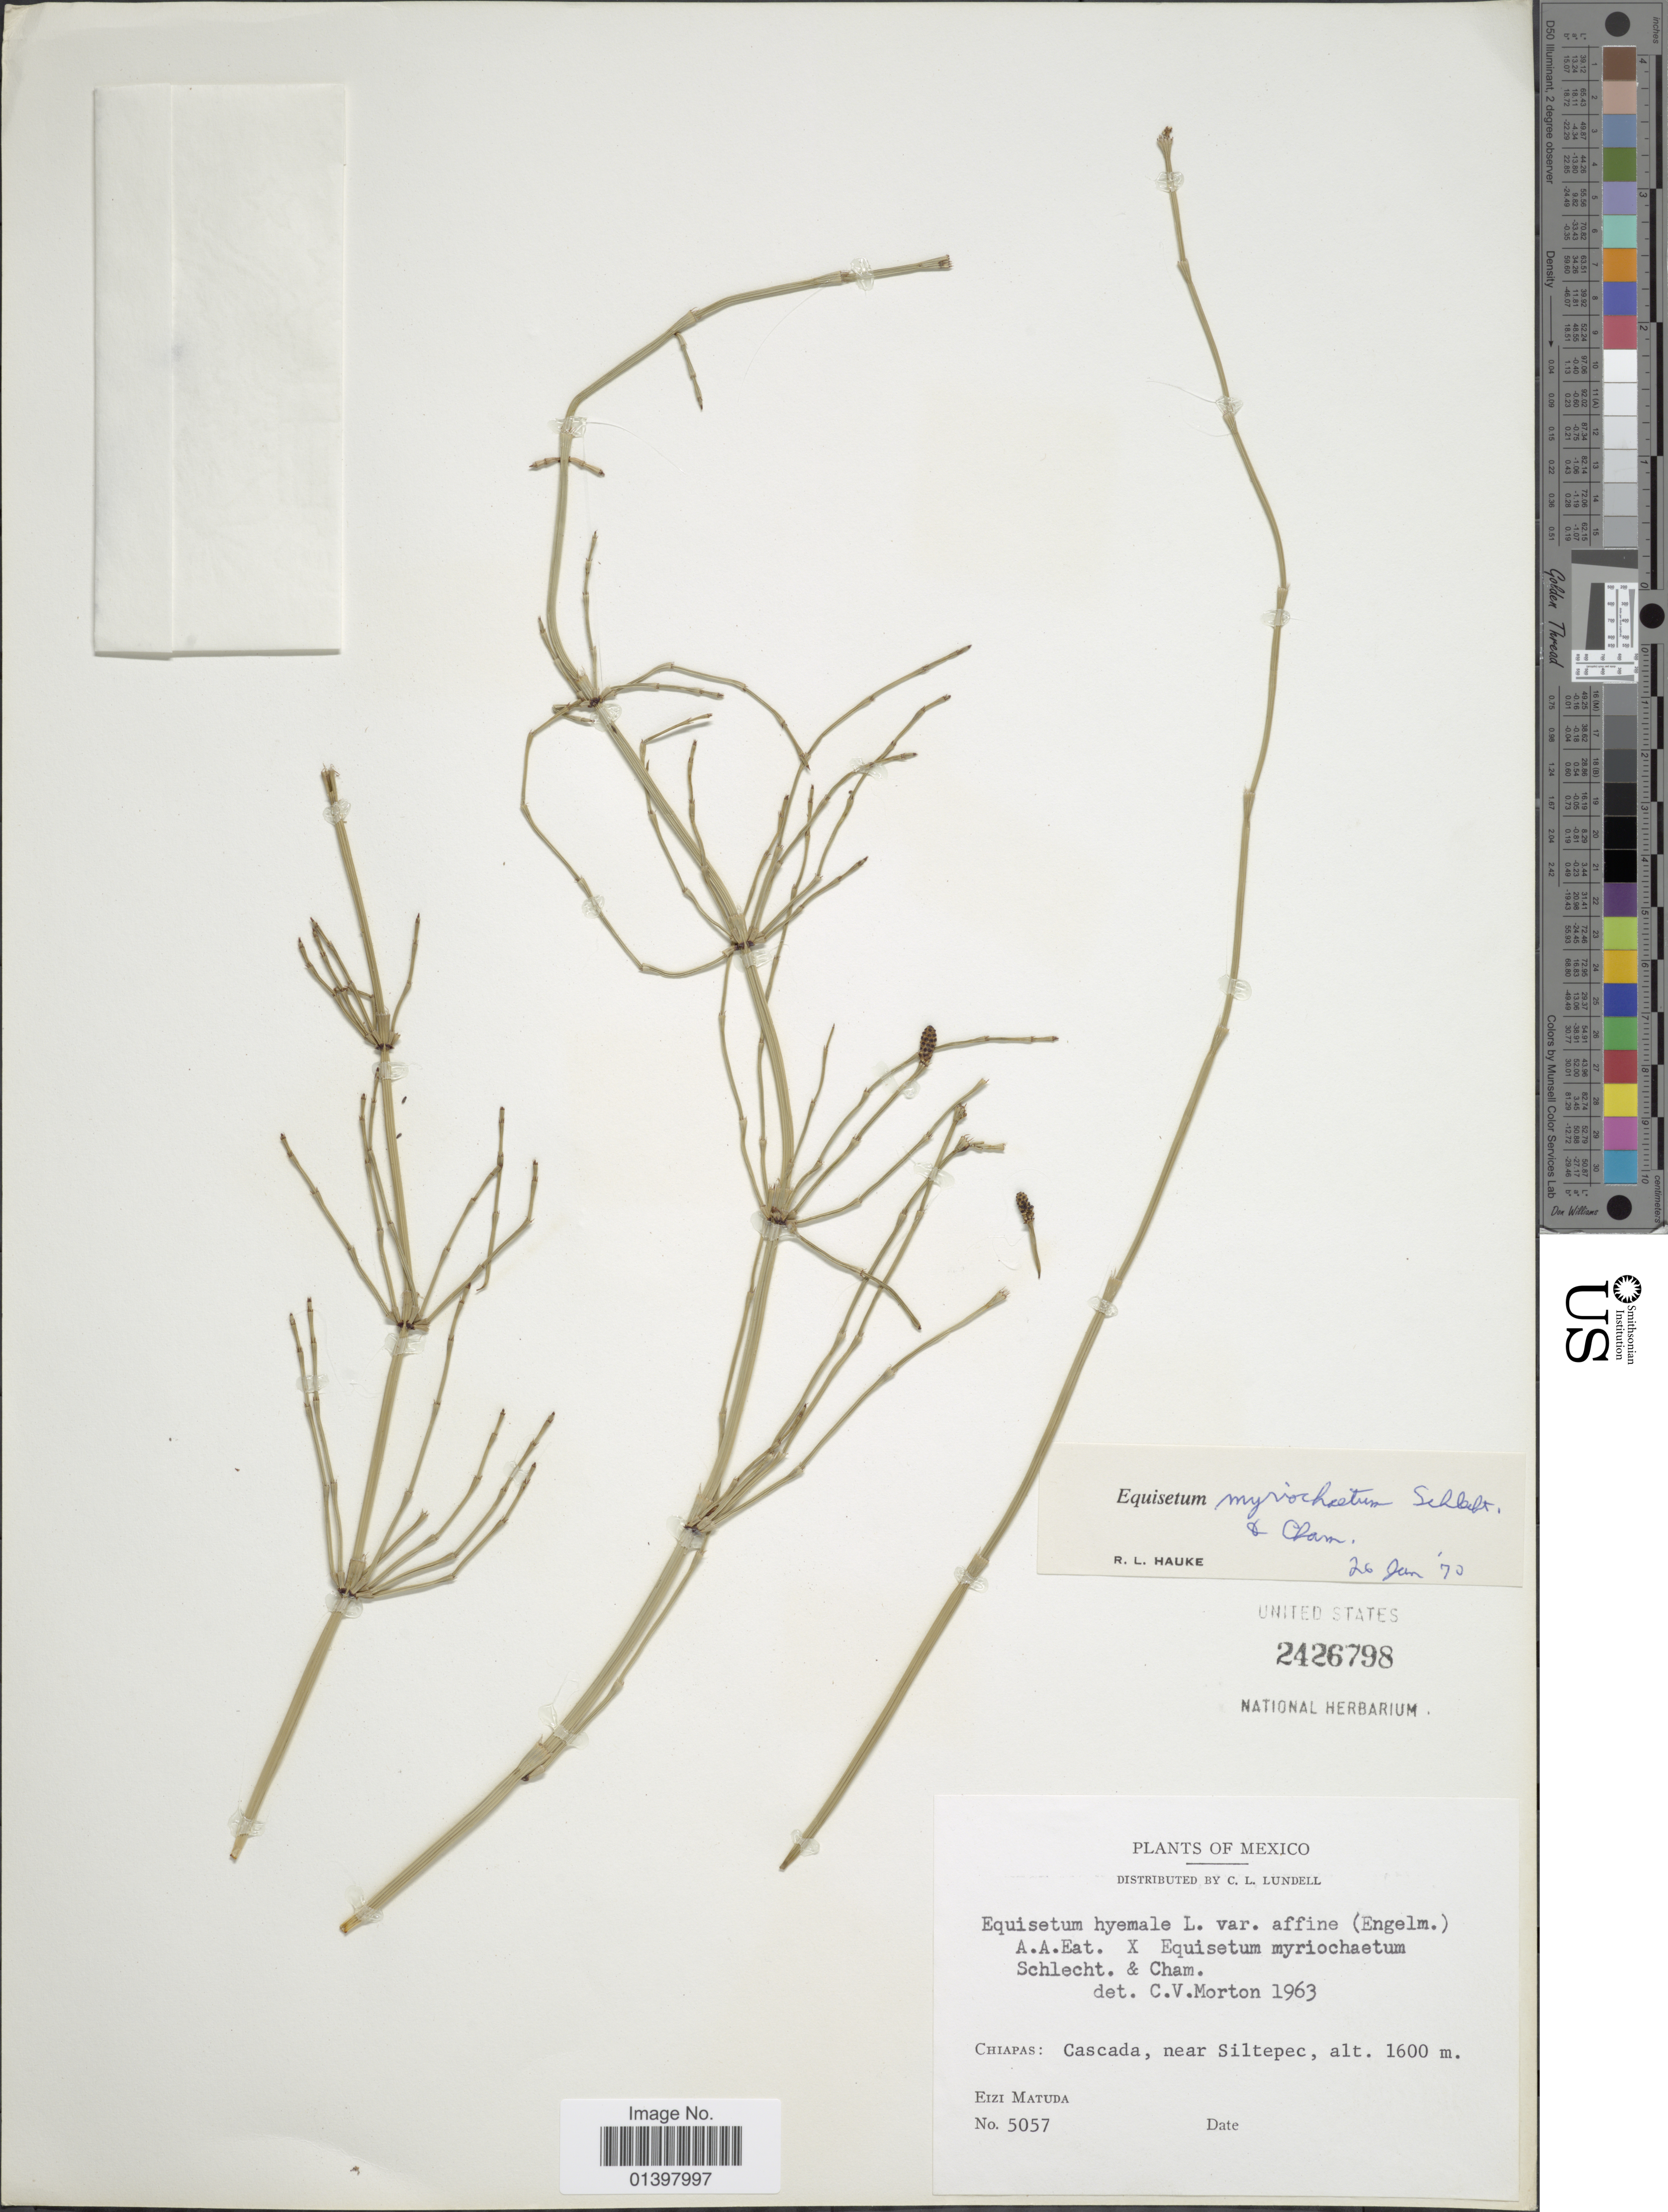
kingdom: Plantae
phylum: Tracheophyta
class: Polypodiopsida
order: Equisetales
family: Equisetaceae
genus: Equisetum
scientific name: Equisetum myriochaetum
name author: Schltdl. & Cham.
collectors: E. Matuda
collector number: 5057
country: Mexico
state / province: Chiapas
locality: Cascada, near Siltepec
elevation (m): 1600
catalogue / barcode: US 2426798